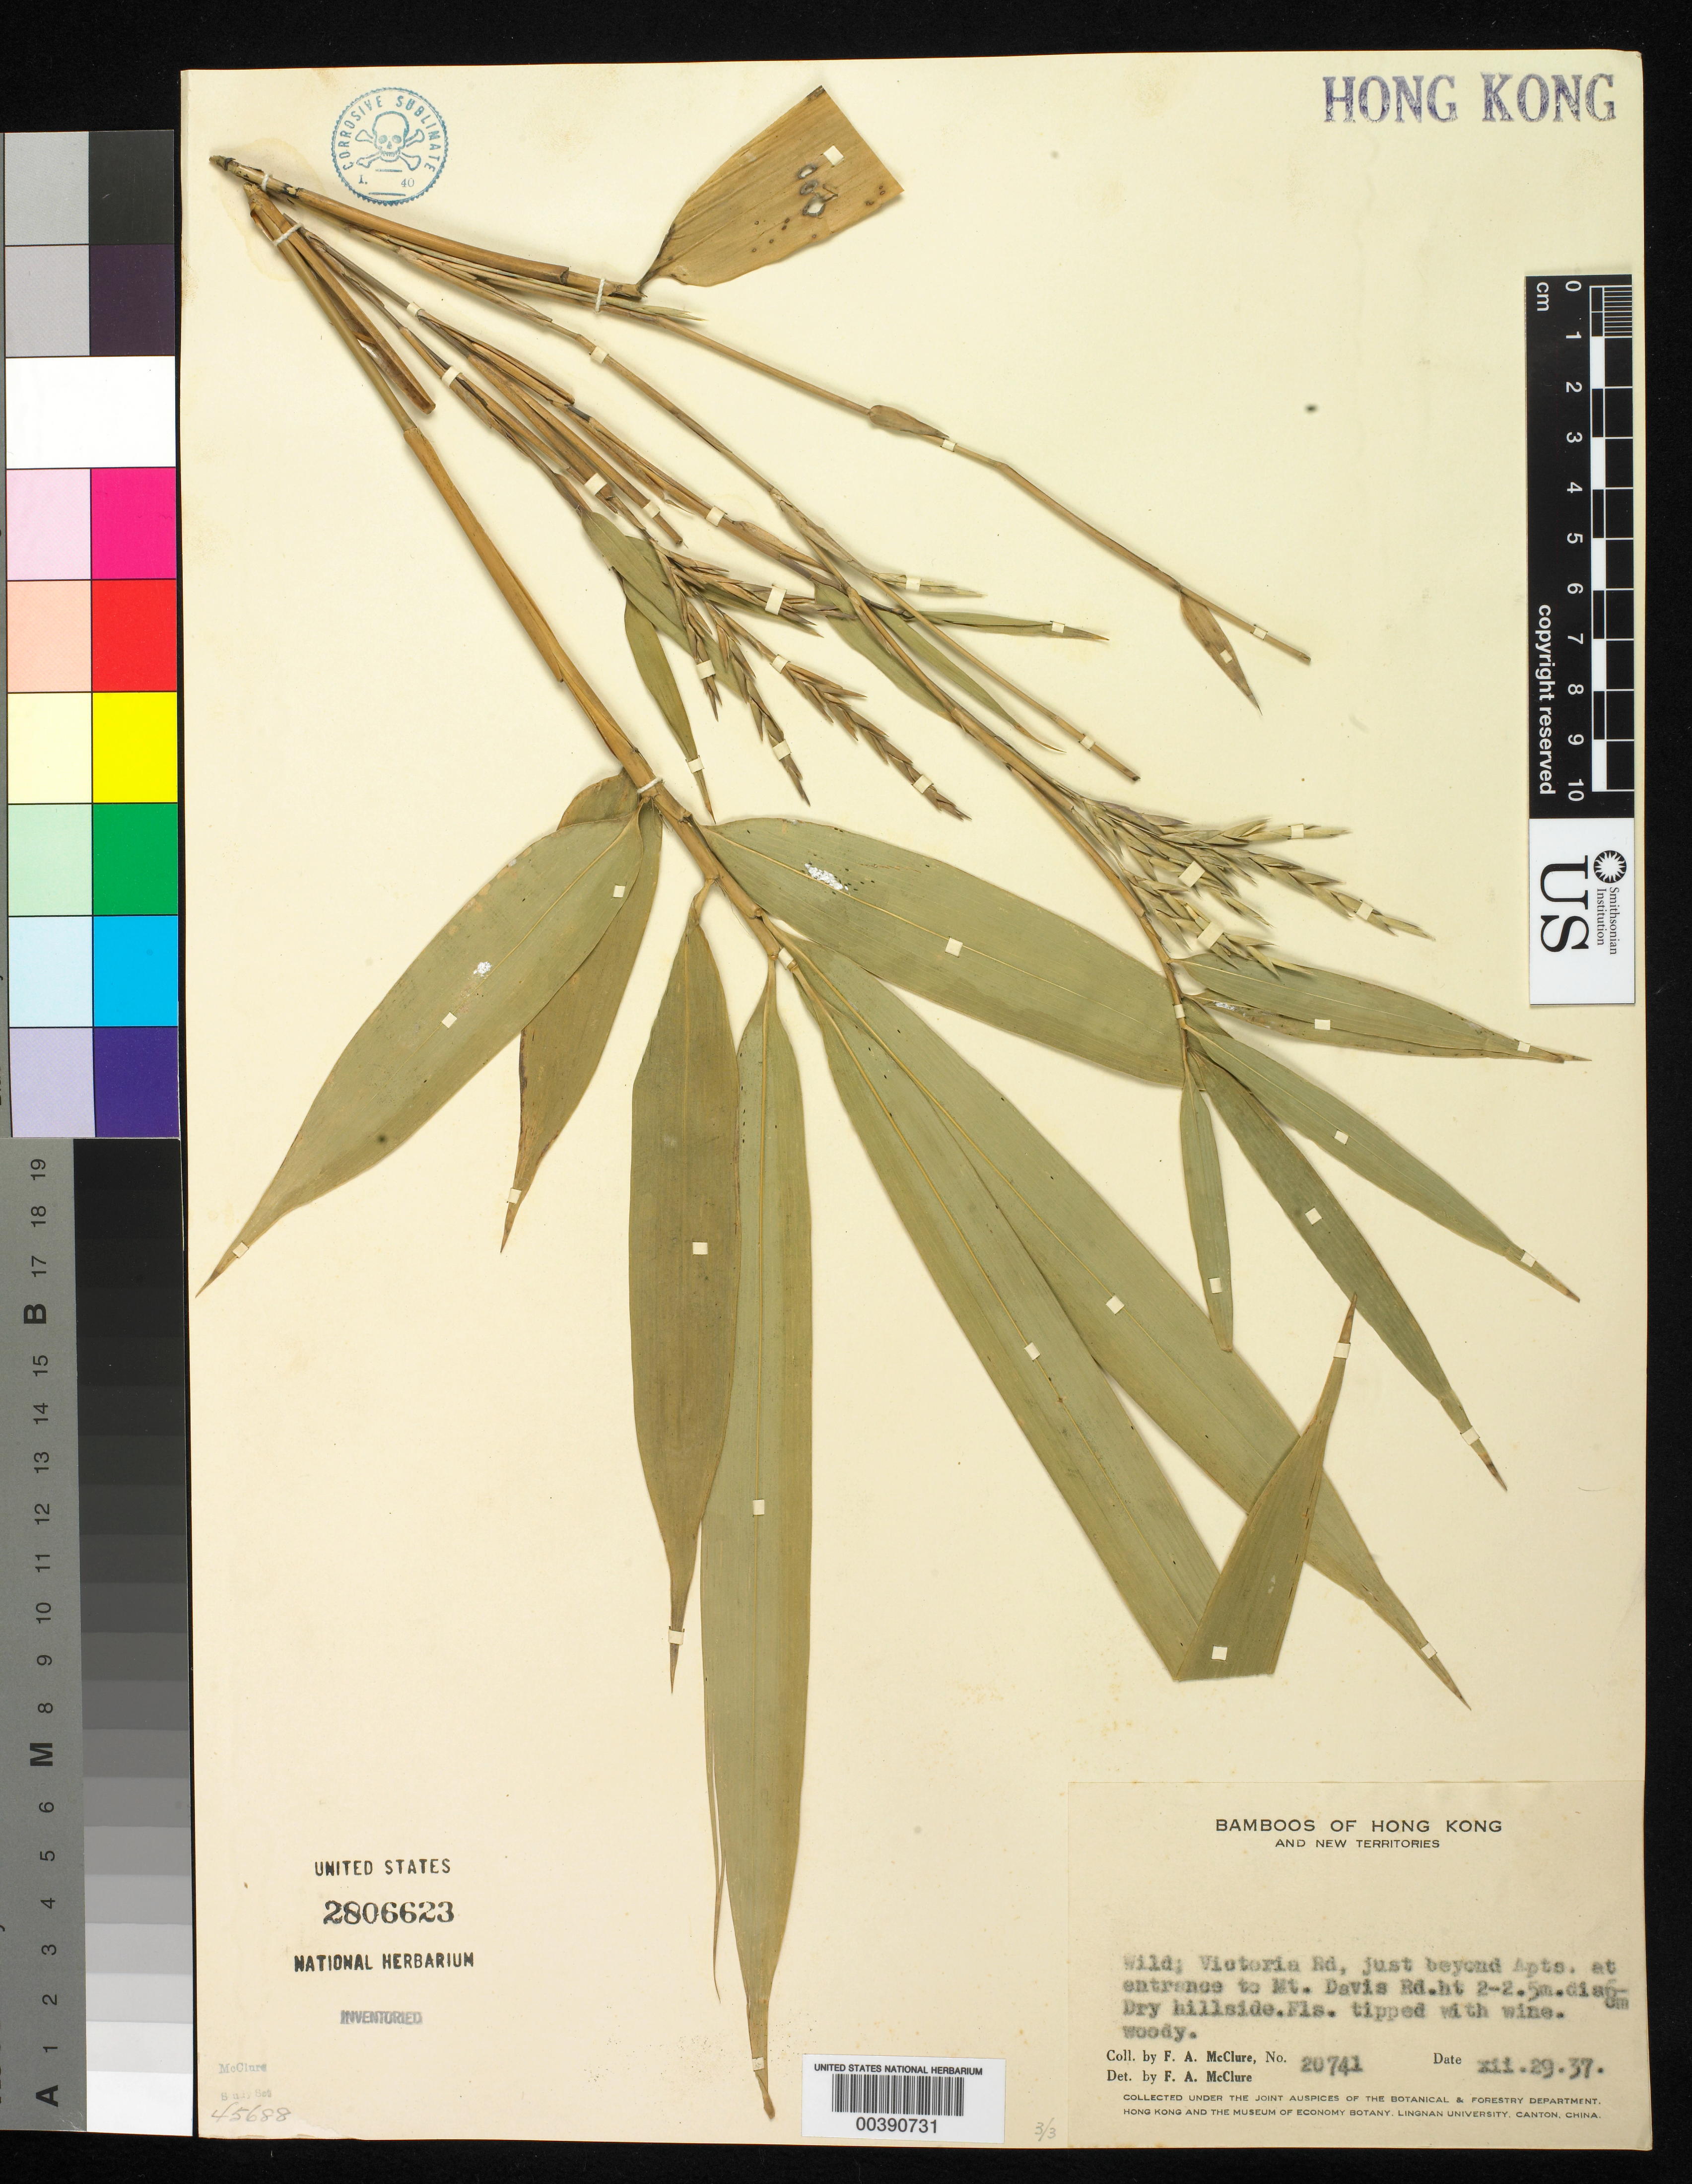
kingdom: Plantae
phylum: Tracheophyta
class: Liliopsida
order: Poales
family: Poaceae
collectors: F. A. McClure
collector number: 20741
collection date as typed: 29 Dec 1937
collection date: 1937-12-29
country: China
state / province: Hong Kong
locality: Victoira rd., 1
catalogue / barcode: US 2806623